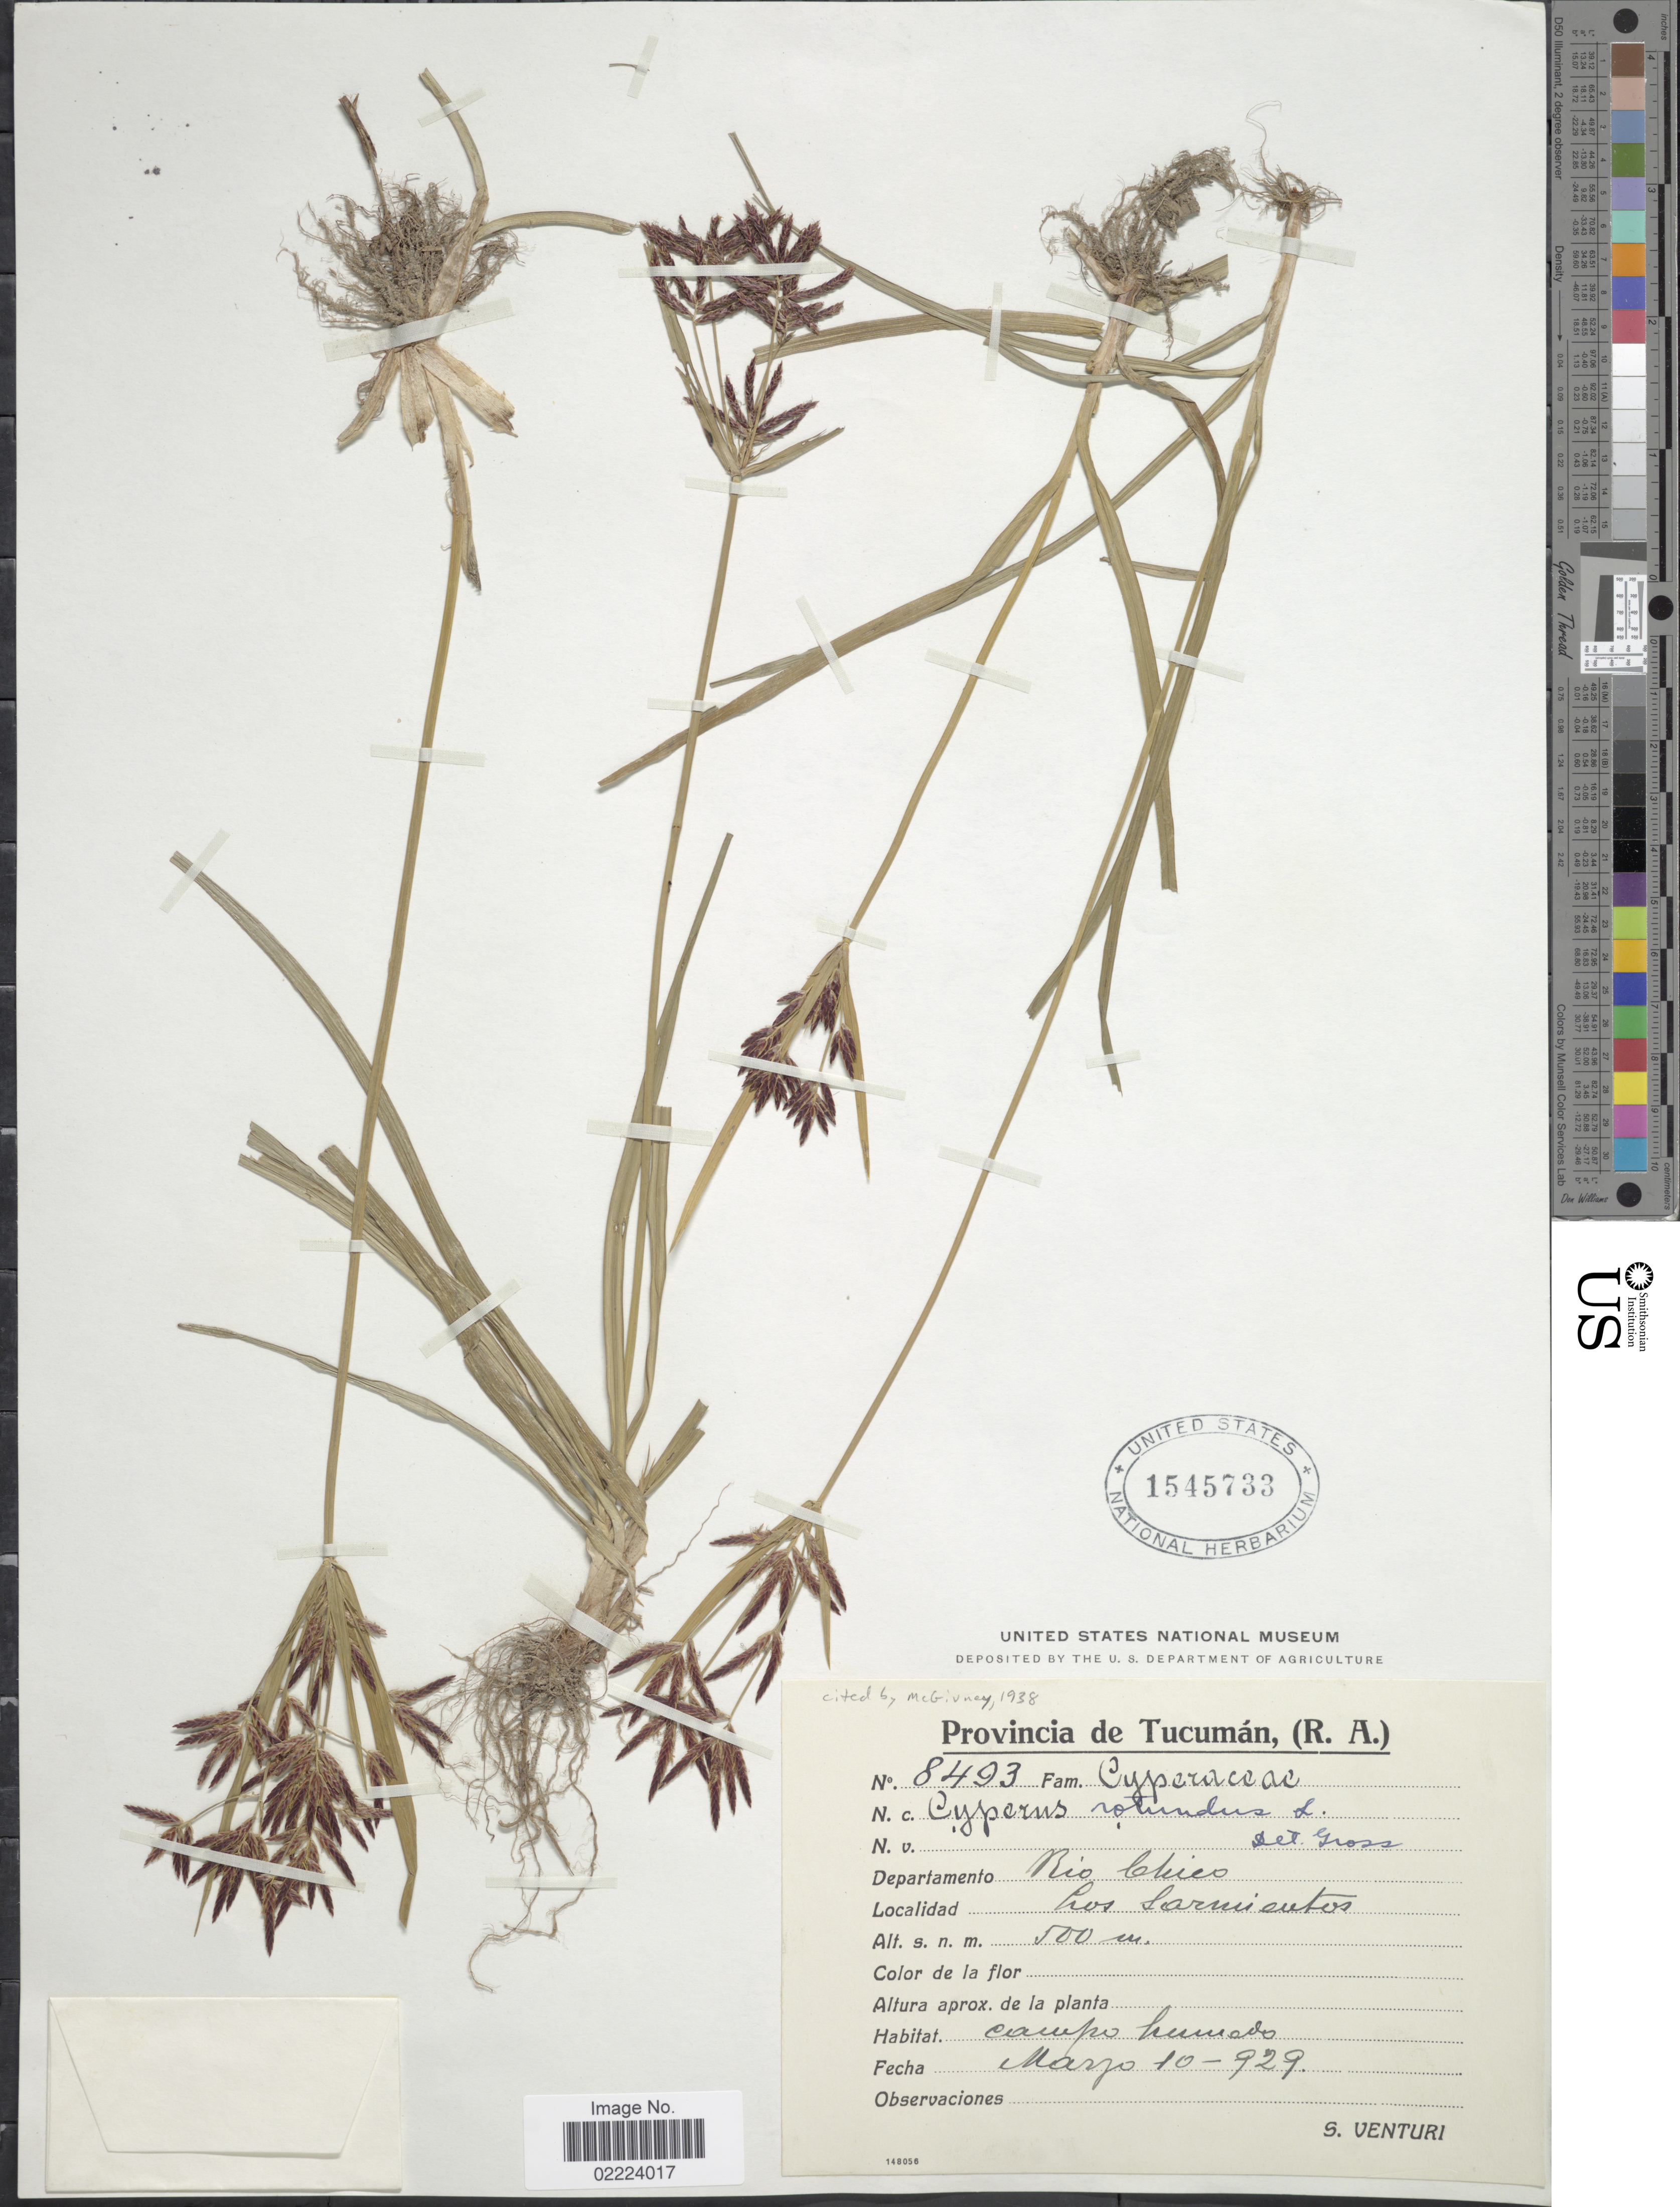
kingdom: Plantae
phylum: Tracheophyta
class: Liliopsida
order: Poales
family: Cyperaceae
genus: Cyperus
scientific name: Cyperus rotundus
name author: L.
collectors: S. Venturi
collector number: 8493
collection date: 1929-03-10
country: Argentina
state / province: Tucuman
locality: (R.A.) Departamento Rio Chico, Los Sarmientos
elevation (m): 500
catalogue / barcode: US 1545733